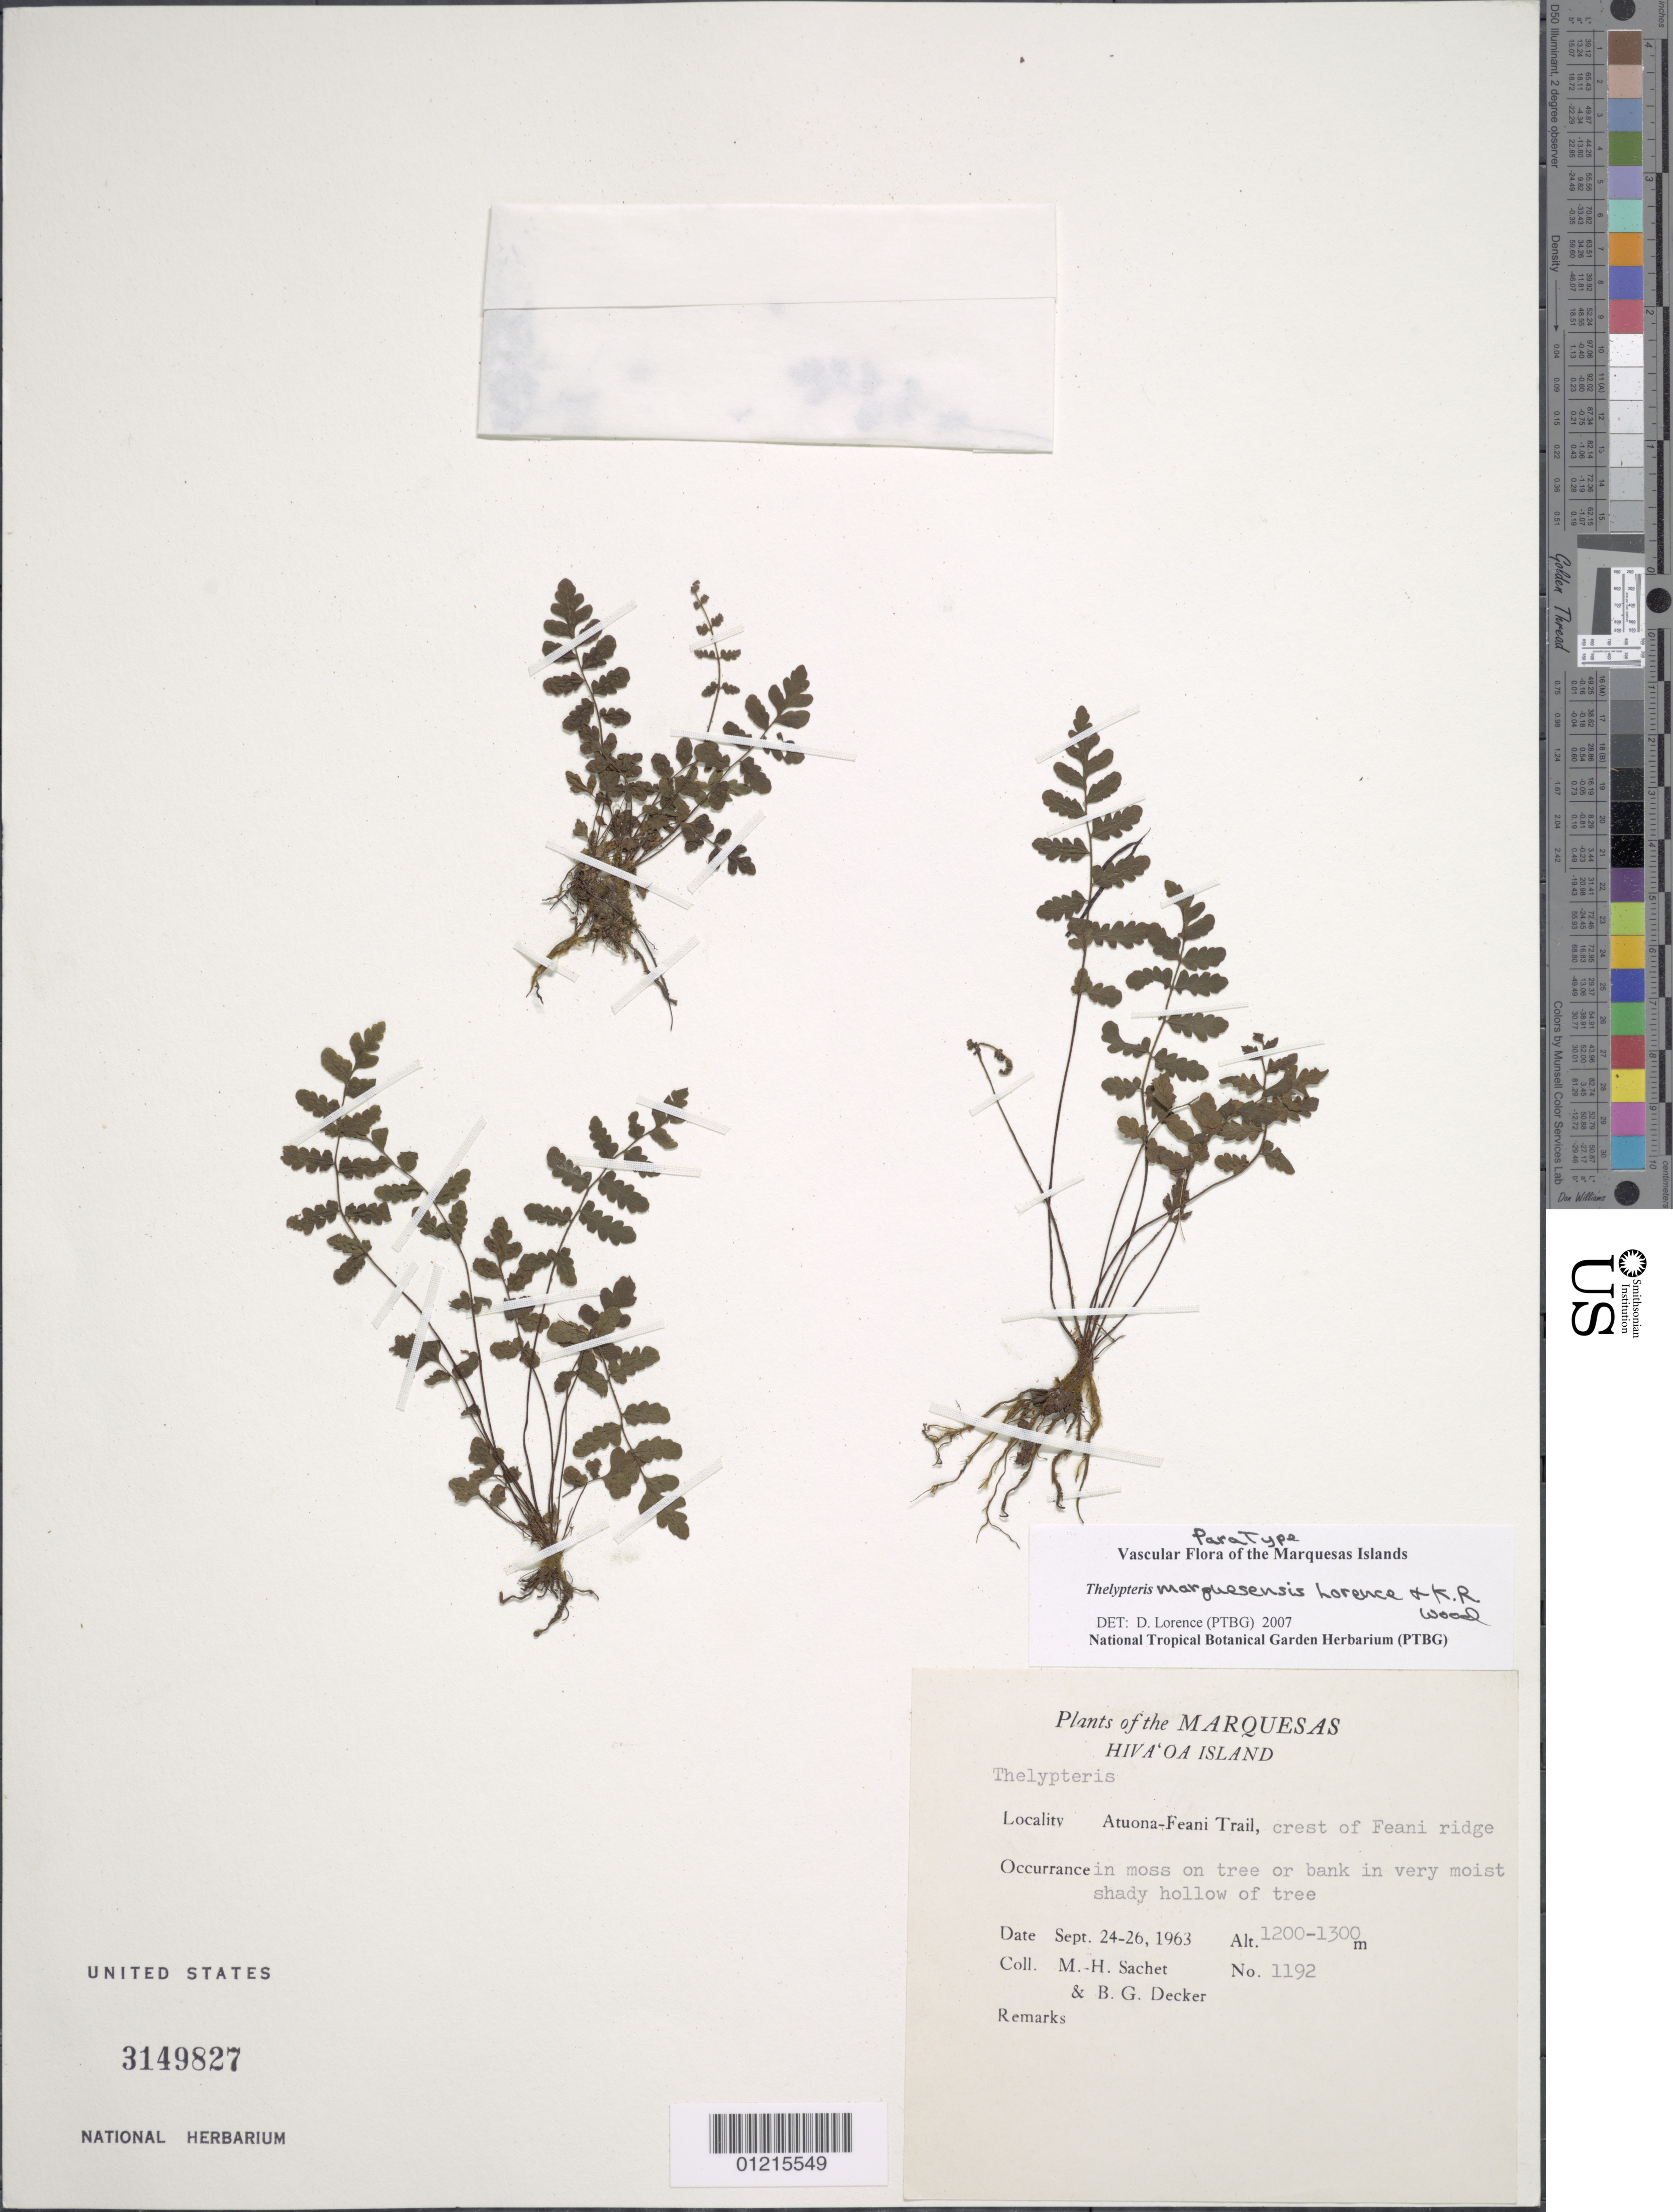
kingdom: Plantae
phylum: Tracheophyta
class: Polypodiopsida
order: Polypodiales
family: Thelypteridaceae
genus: Coryphopteris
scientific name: Coryphopteris marquesensis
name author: (Lorence & K.R. Wood) Lorence & A.R. Sm.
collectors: M.-H. Sachet & B. G. Decker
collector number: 1192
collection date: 1963-09-24/1963-09-26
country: French Polynesia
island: Hiva Oa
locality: Atuona-Feani Trail, crest of Feani ridge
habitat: In moss on tree or bank in very moist shady hollow of tree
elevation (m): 1200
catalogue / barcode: US 3149827